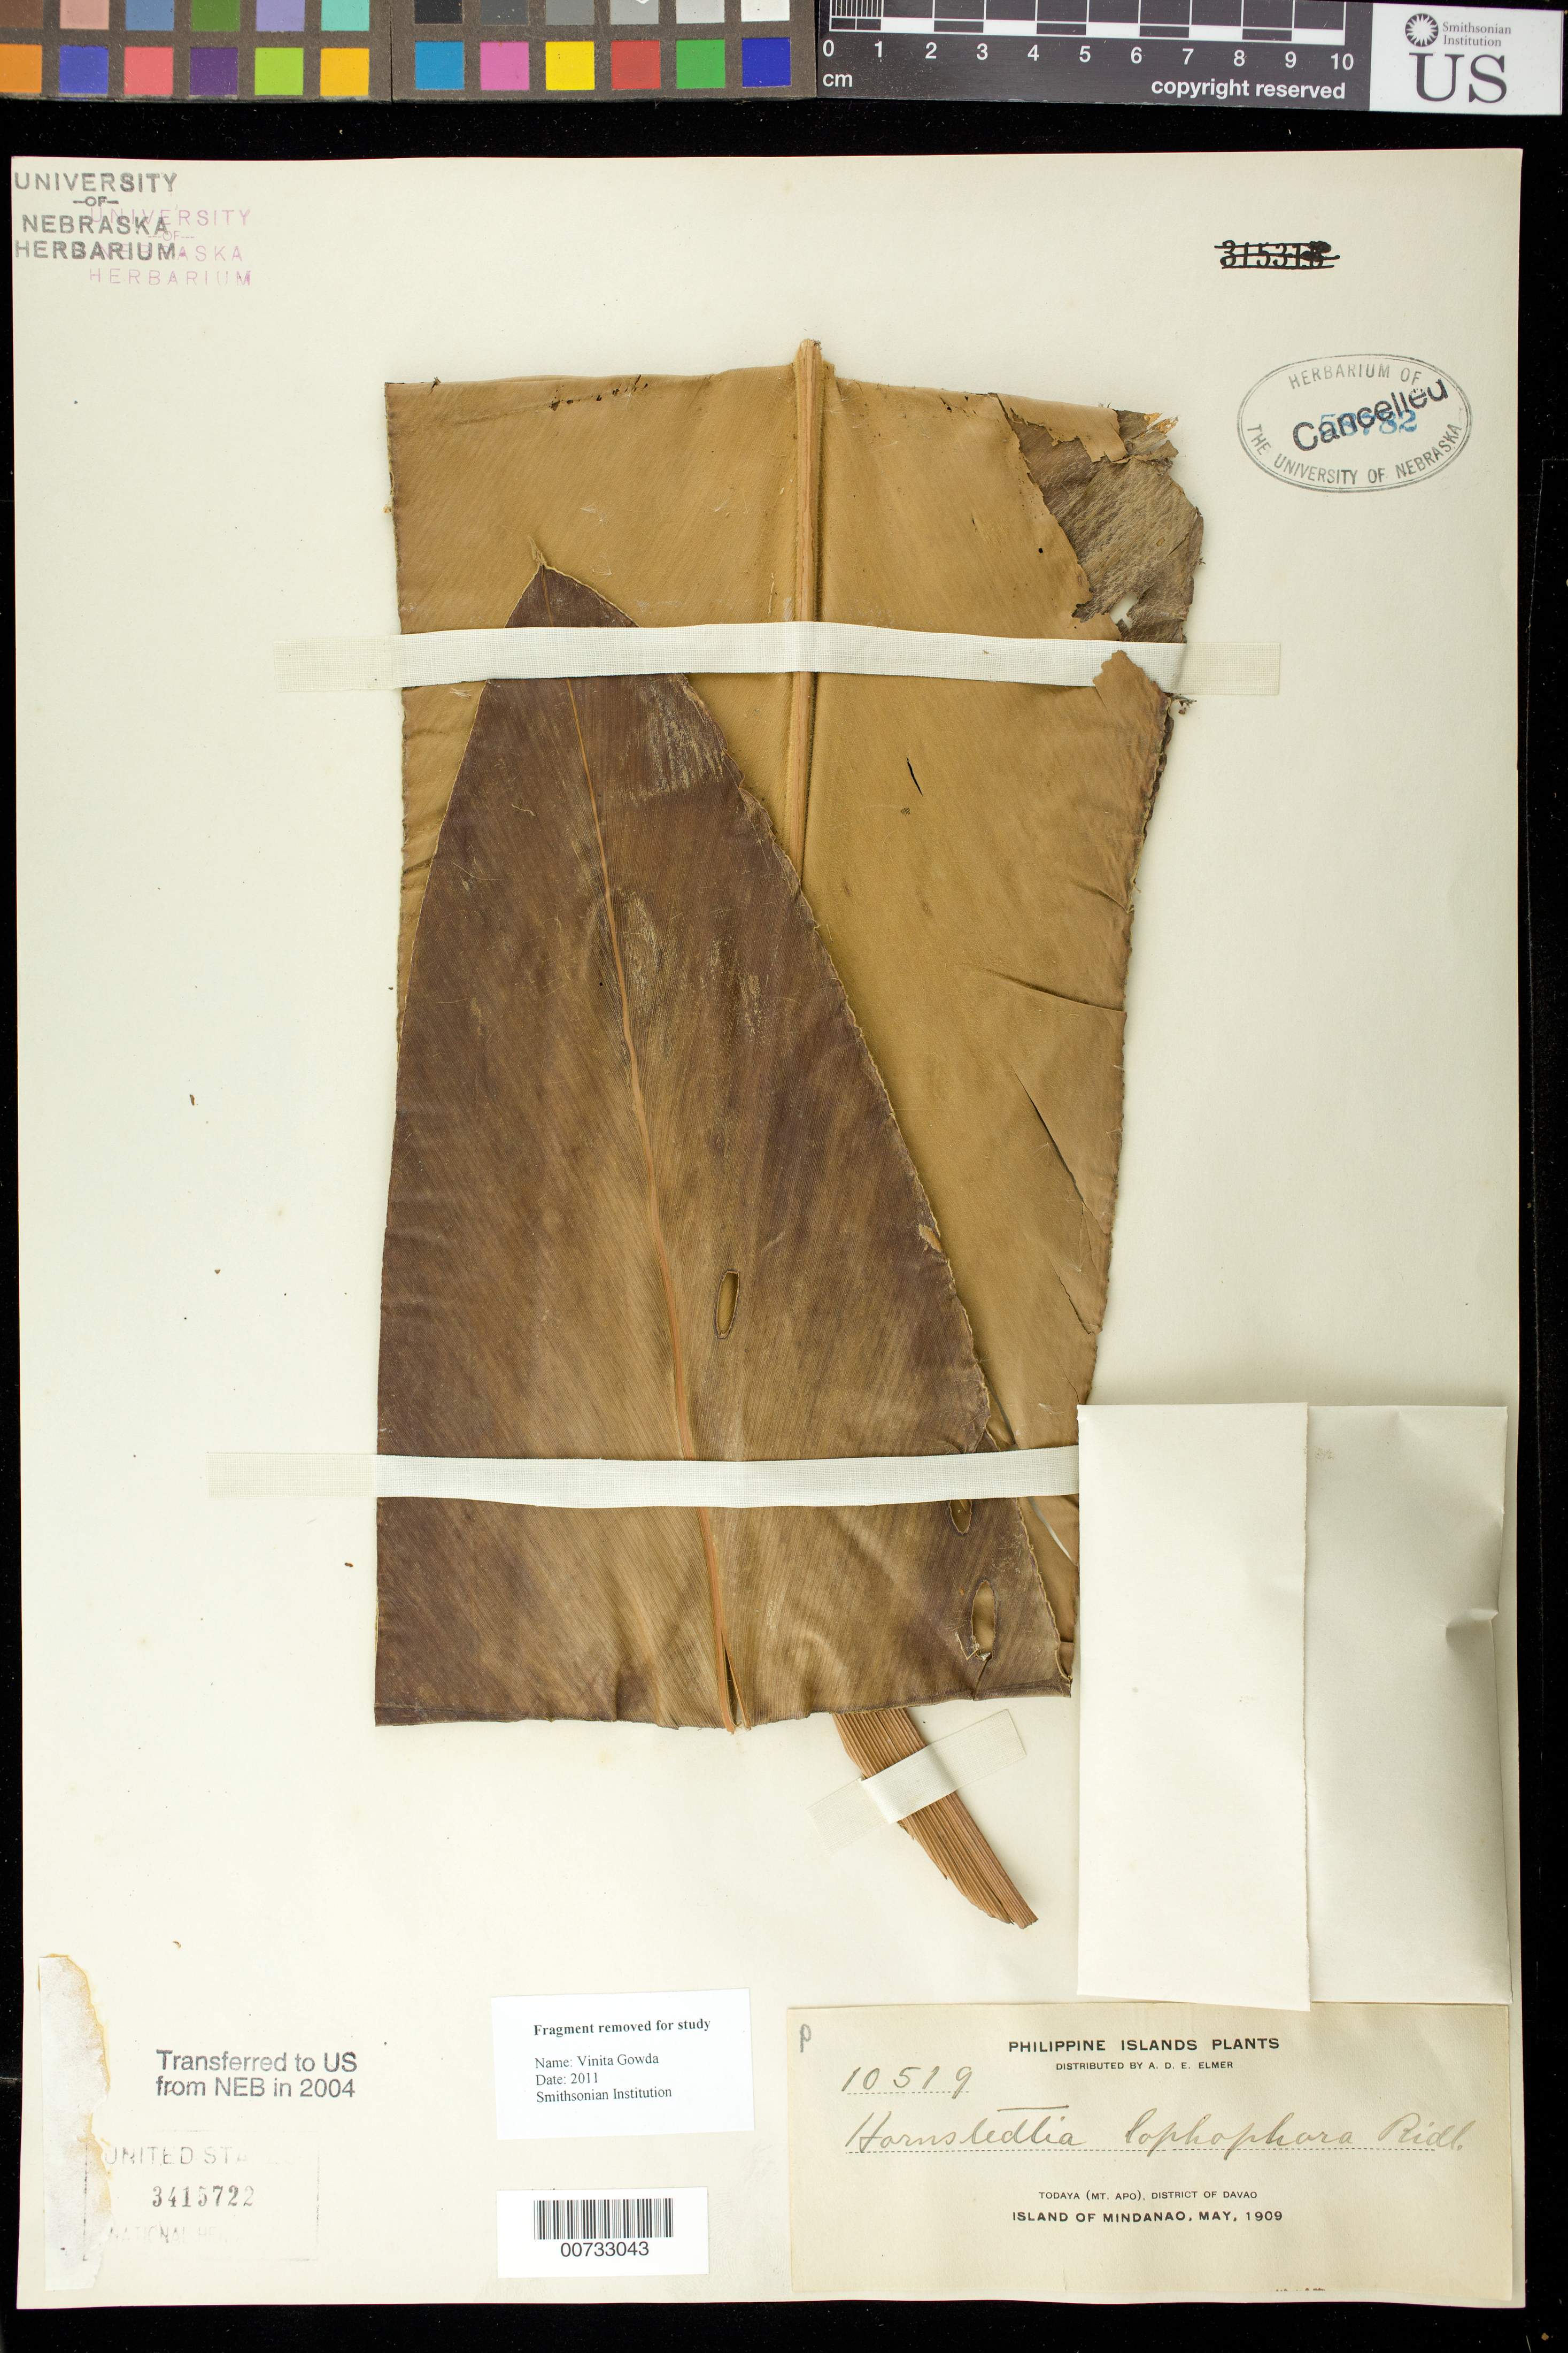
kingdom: Plantae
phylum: Tracheophyta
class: Liliopsida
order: Zingiberales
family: Marantaceae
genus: Hylaeanthe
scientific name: Hylaeanthe panamensis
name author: (Standl.) H. Kenn.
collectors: A. D. E. Elmer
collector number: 10519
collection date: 1909-05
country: Philippines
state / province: Davao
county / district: Davao del Sur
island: Mindanao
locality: Todaya (Mt. Apo)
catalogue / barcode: US 3415722